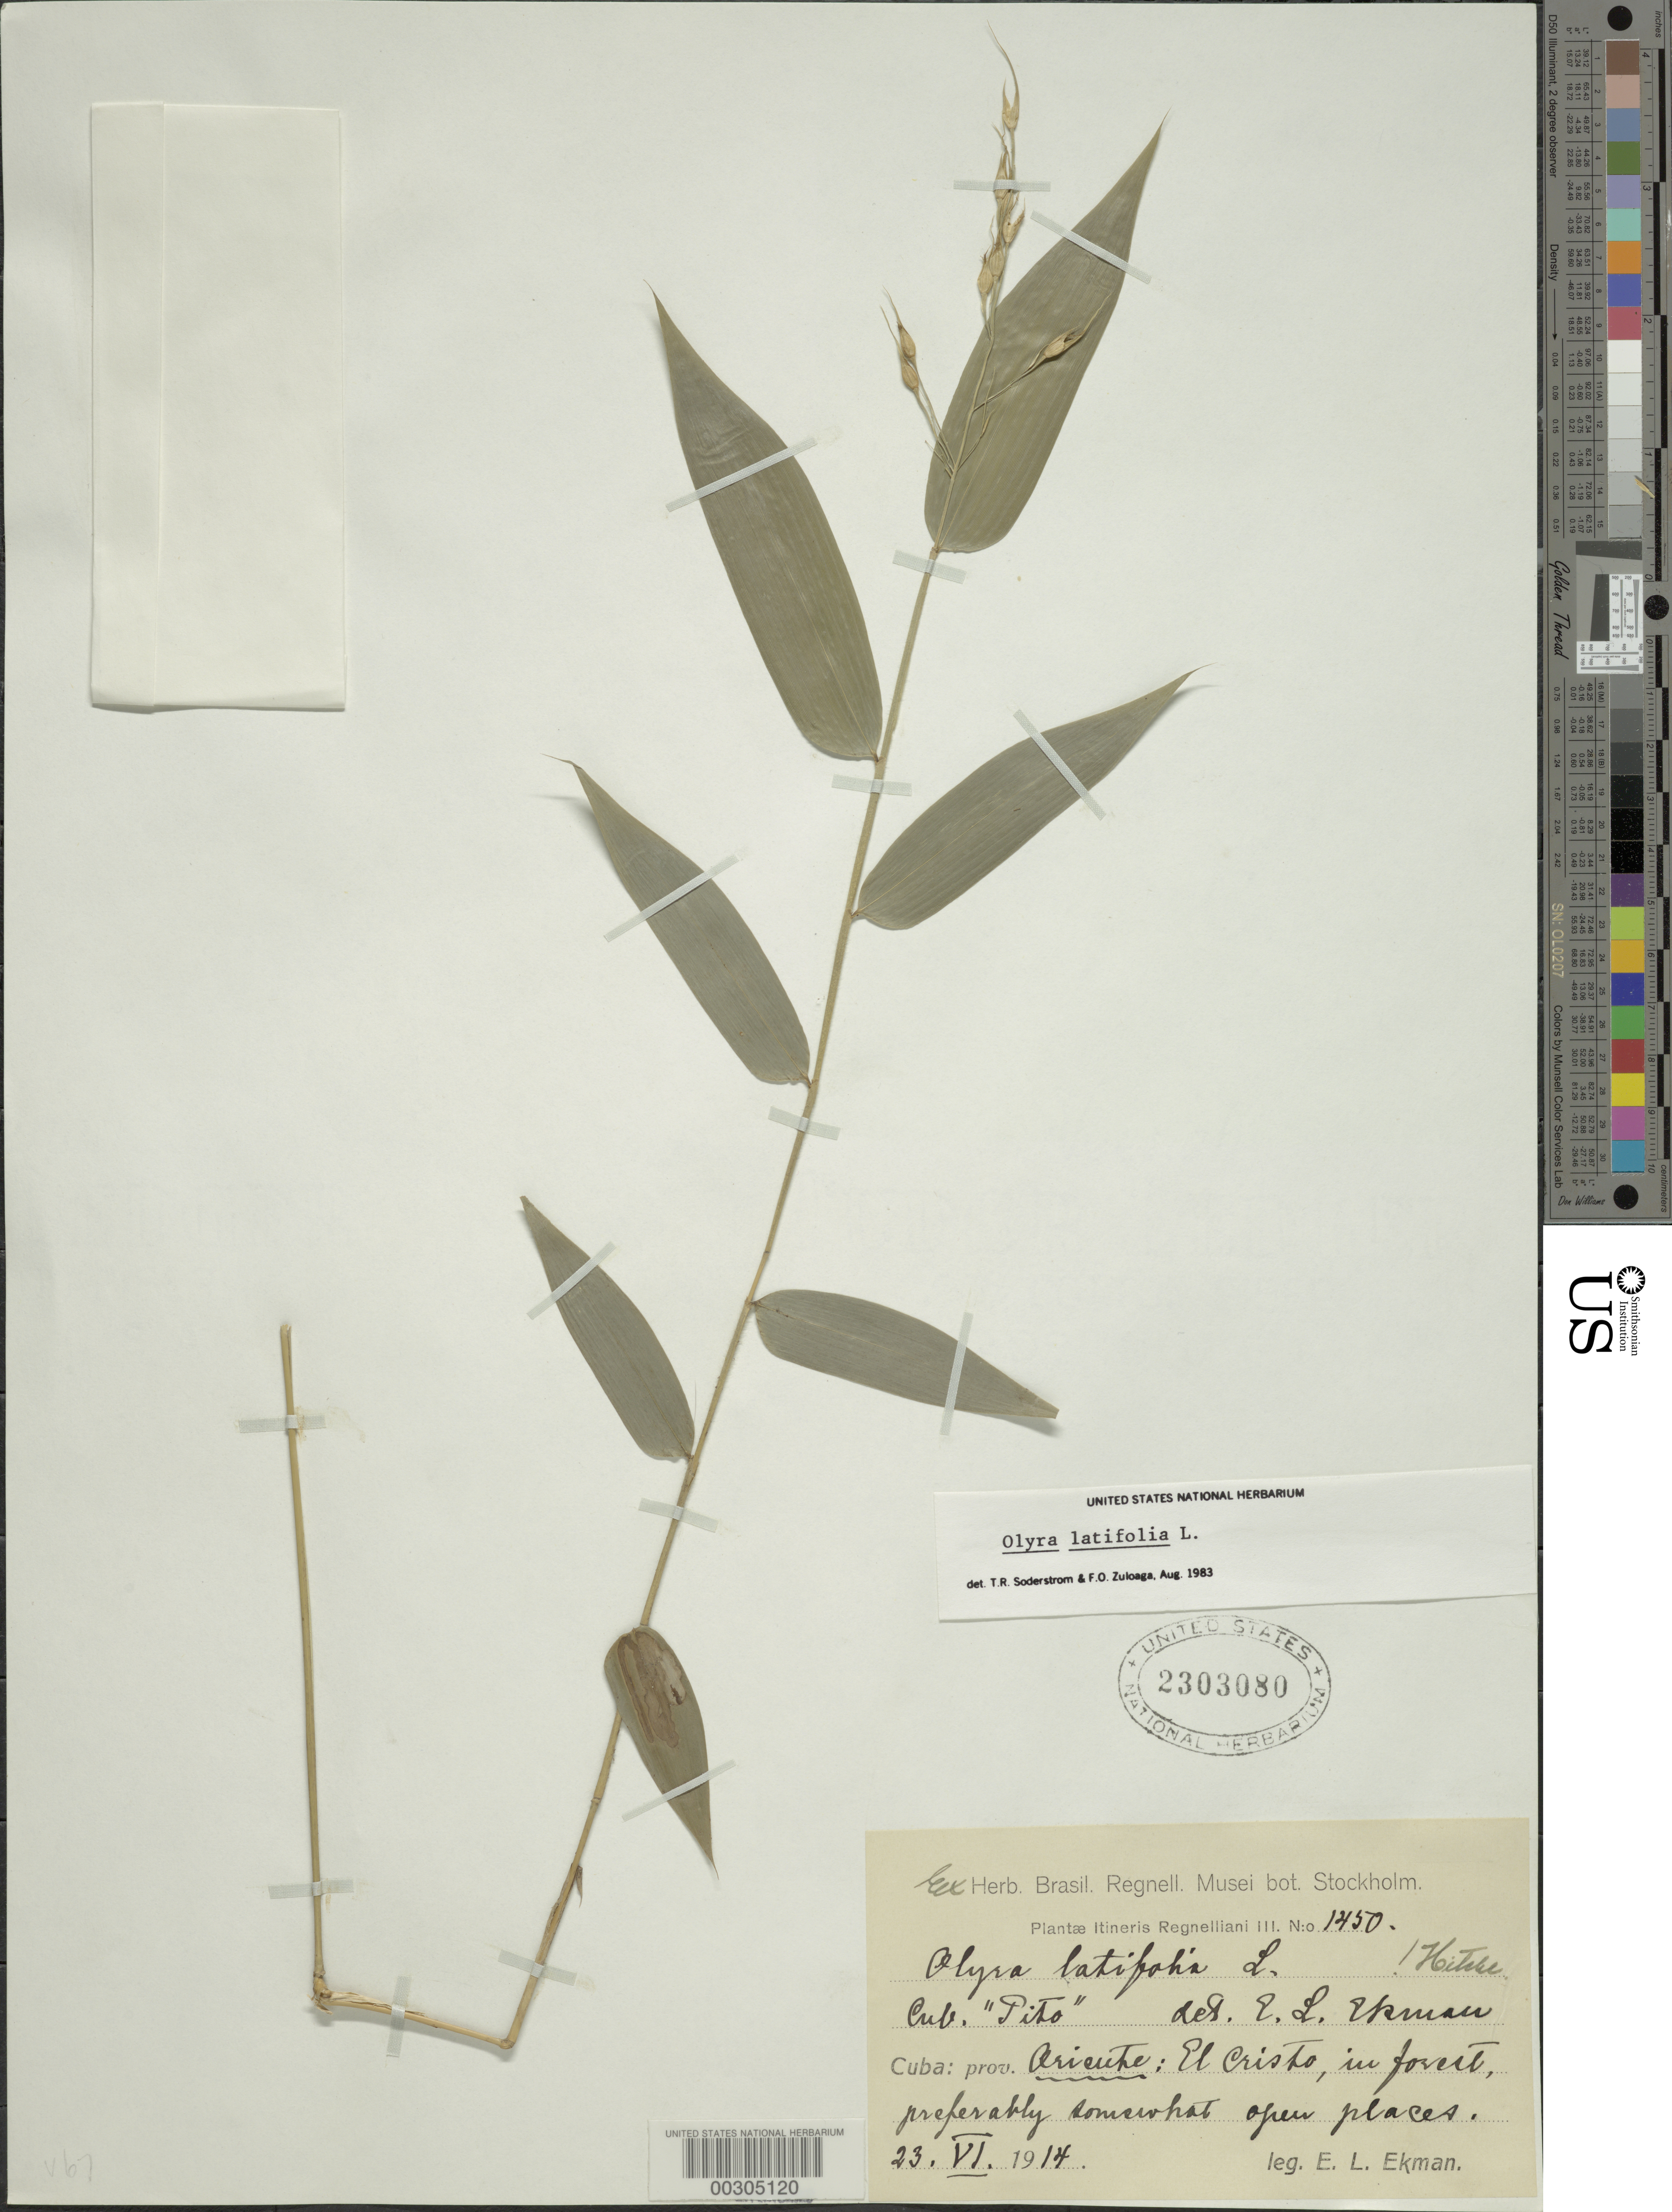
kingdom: Plantae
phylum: Tracheophyta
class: Liliopsida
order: Poales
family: Poaceae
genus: Olyra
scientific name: Olyra latifolia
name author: L.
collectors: E. L. Ekman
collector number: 1450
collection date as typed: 23 Jun 1914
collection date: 1914-06-23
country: Cuba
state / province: Oriente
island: Greater Antilles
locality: El cristo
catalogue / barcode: US 2303080